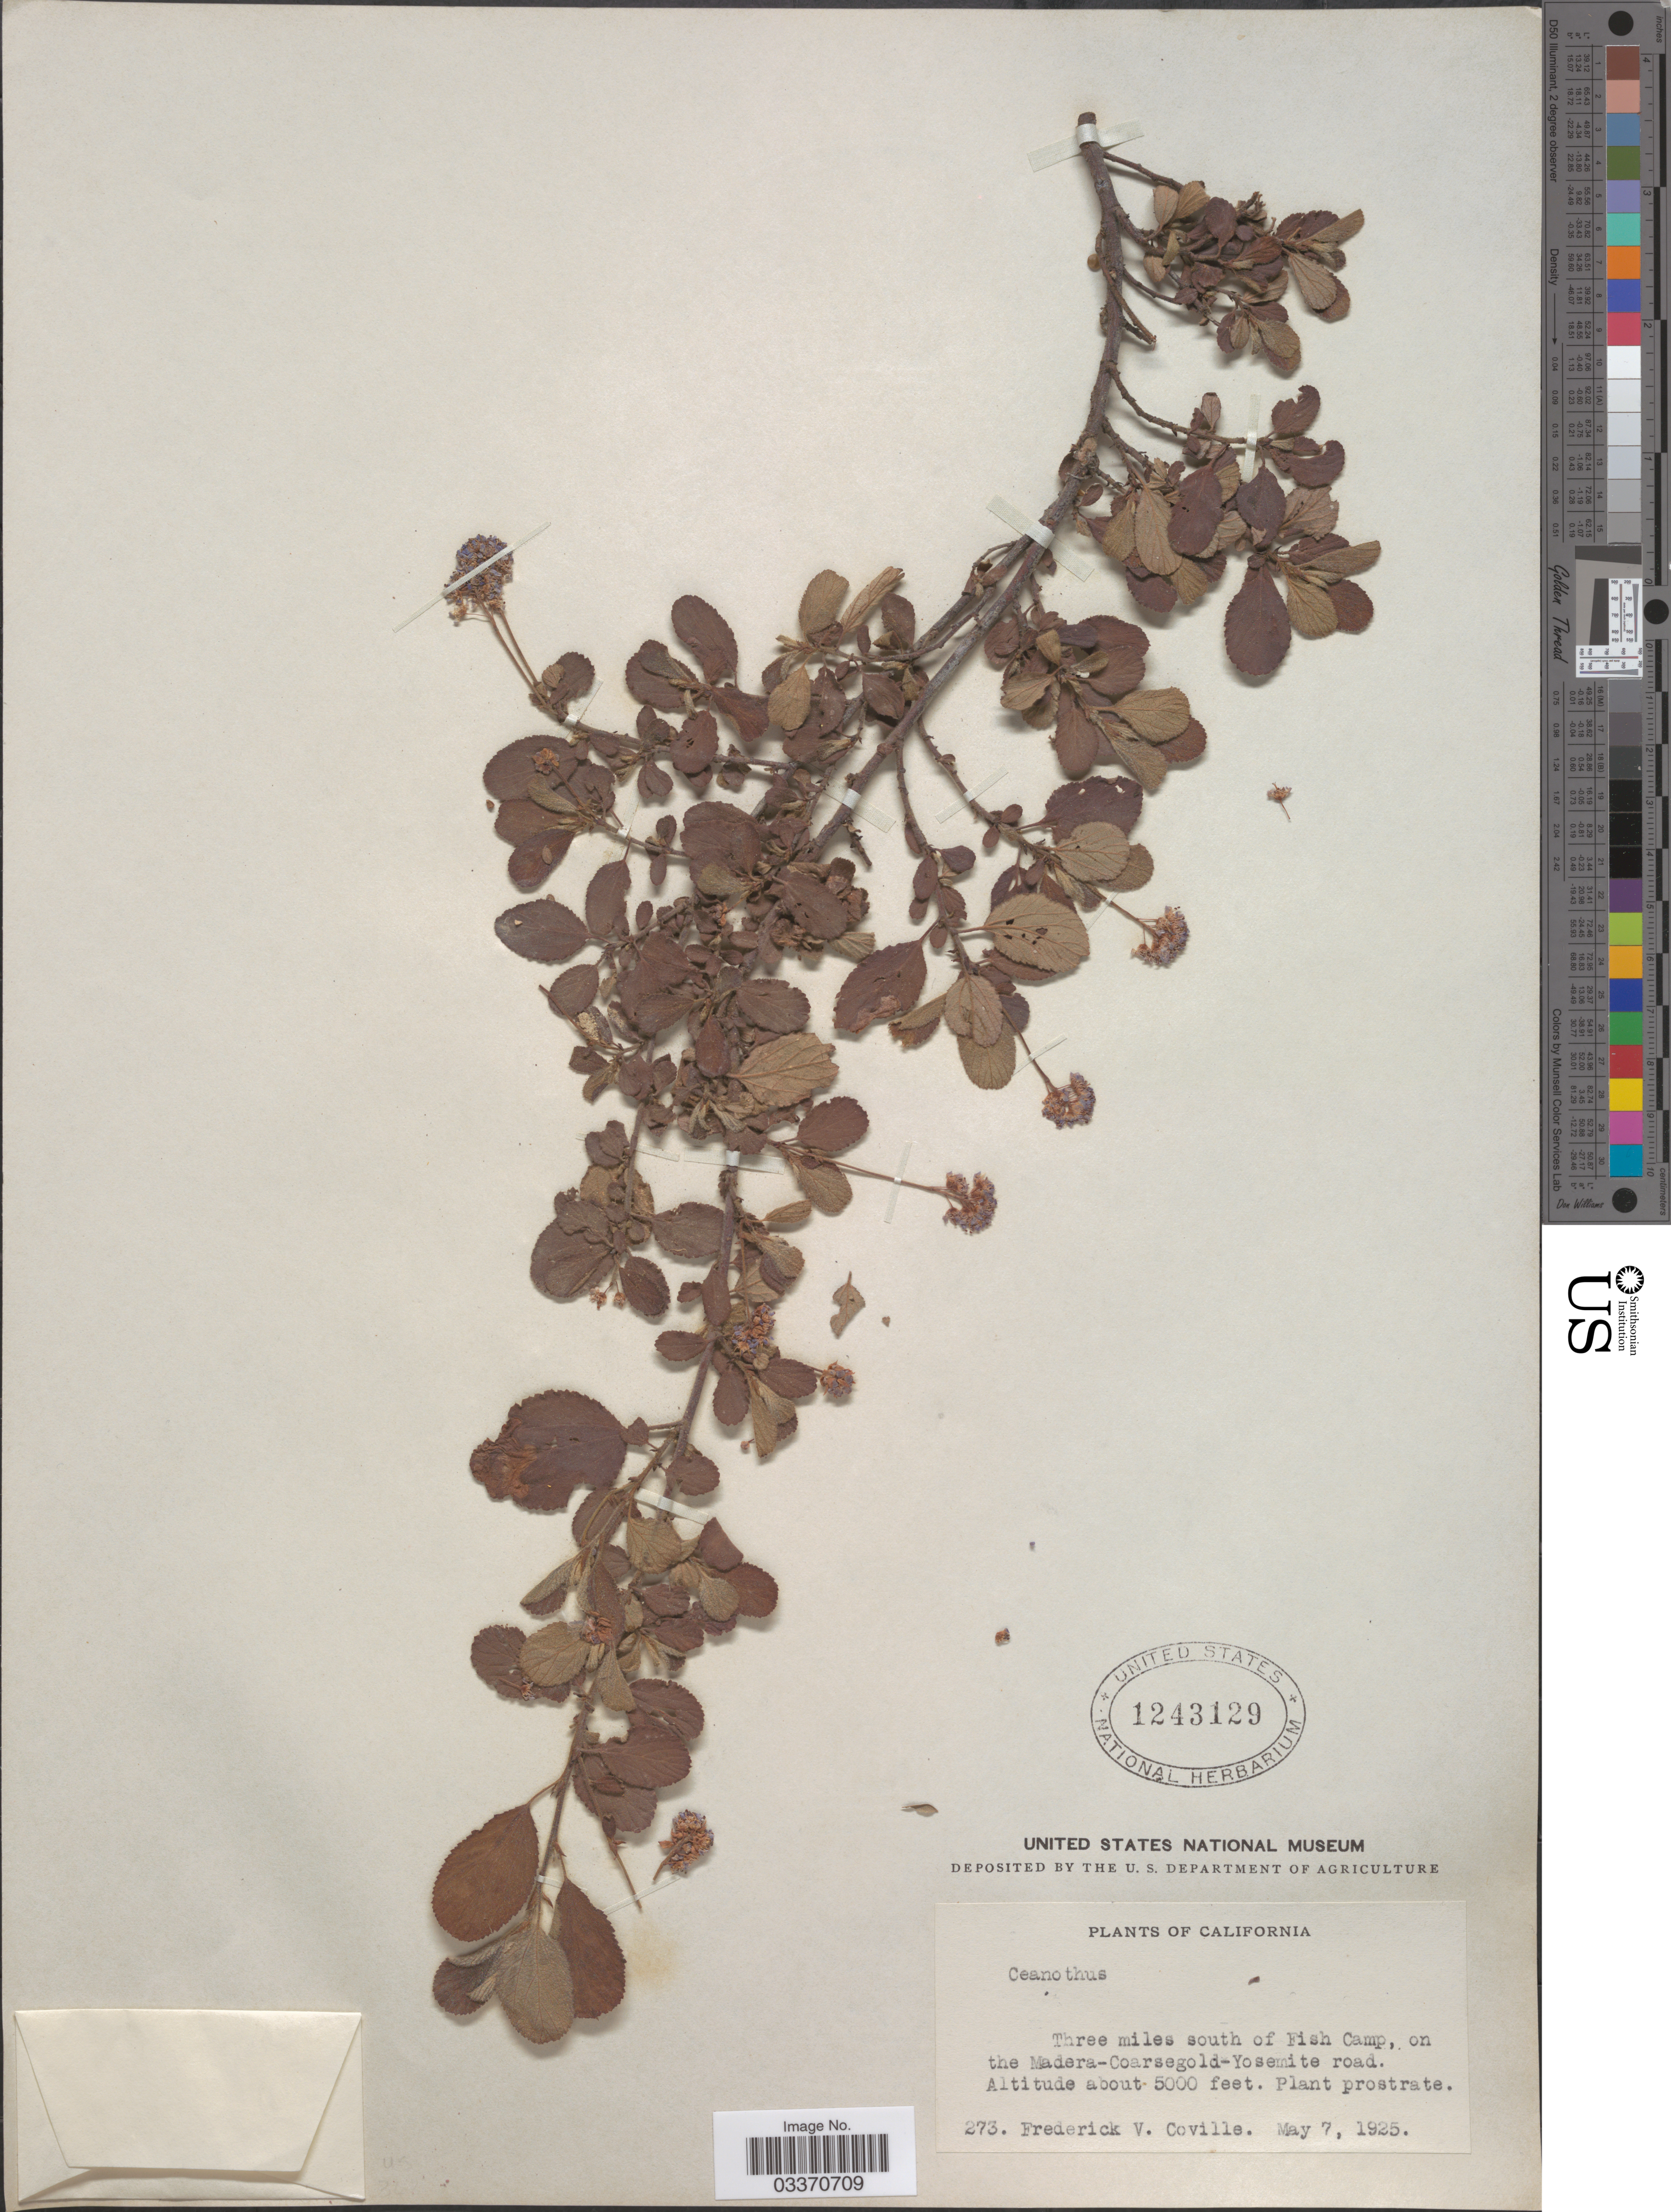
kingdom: Plantae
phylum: Tracheophyta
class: Magnoliopsida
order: Rosales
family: Rhamnaceae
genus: Ceanothus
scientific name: Ceanothus sp.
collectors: F. V. Coville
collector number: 273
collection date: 1925-05-07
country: United States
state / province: California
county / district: Mariposa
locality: Three miles south of Fish Camp, on the Madera-Coarsegold-Yosemite road.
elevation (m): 1524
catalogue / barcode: US 1243129